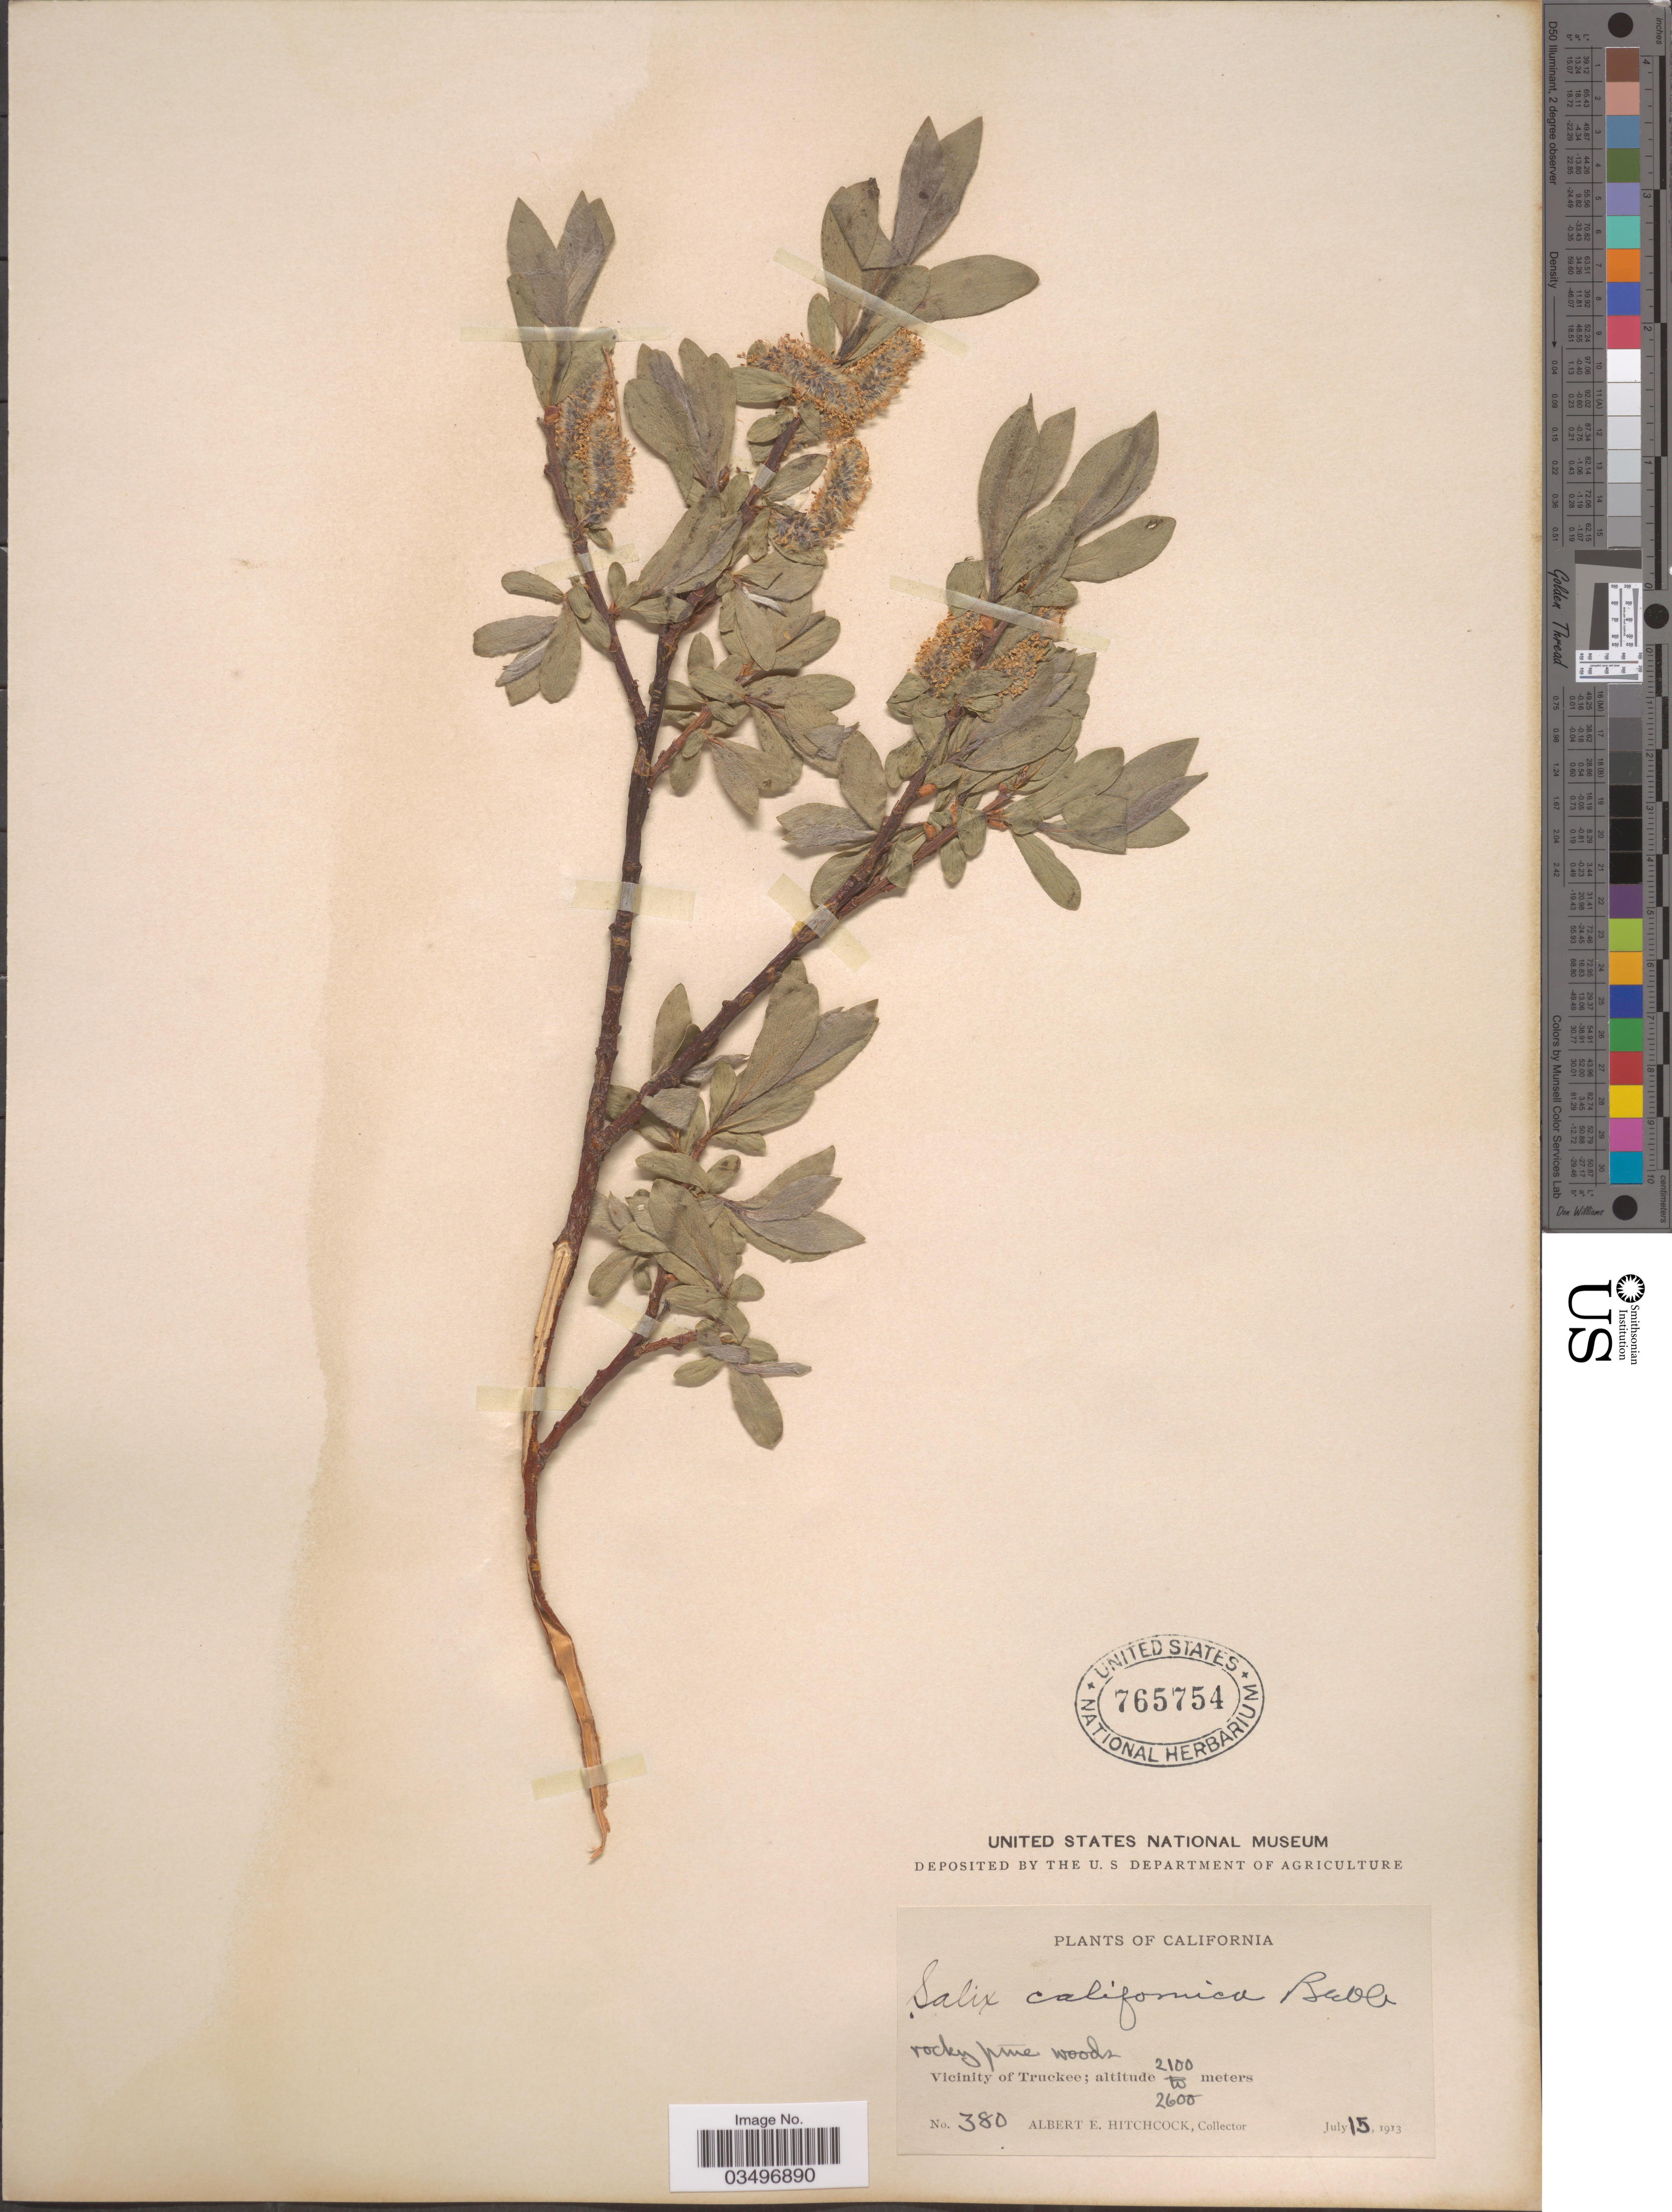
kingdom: Plantae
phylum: Tracheophyta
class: Magnoliopsida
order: Malpighiales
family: Salicaceae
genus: Salix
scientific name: Salix eastwoodiae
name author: Cockerell ex A. Heller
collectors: A. Hitchcock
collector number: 380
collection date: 1913-07-15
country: United States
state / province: California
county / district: Nevada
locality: Vicinity of Truckee.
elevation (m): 2100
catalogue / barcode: US 765754